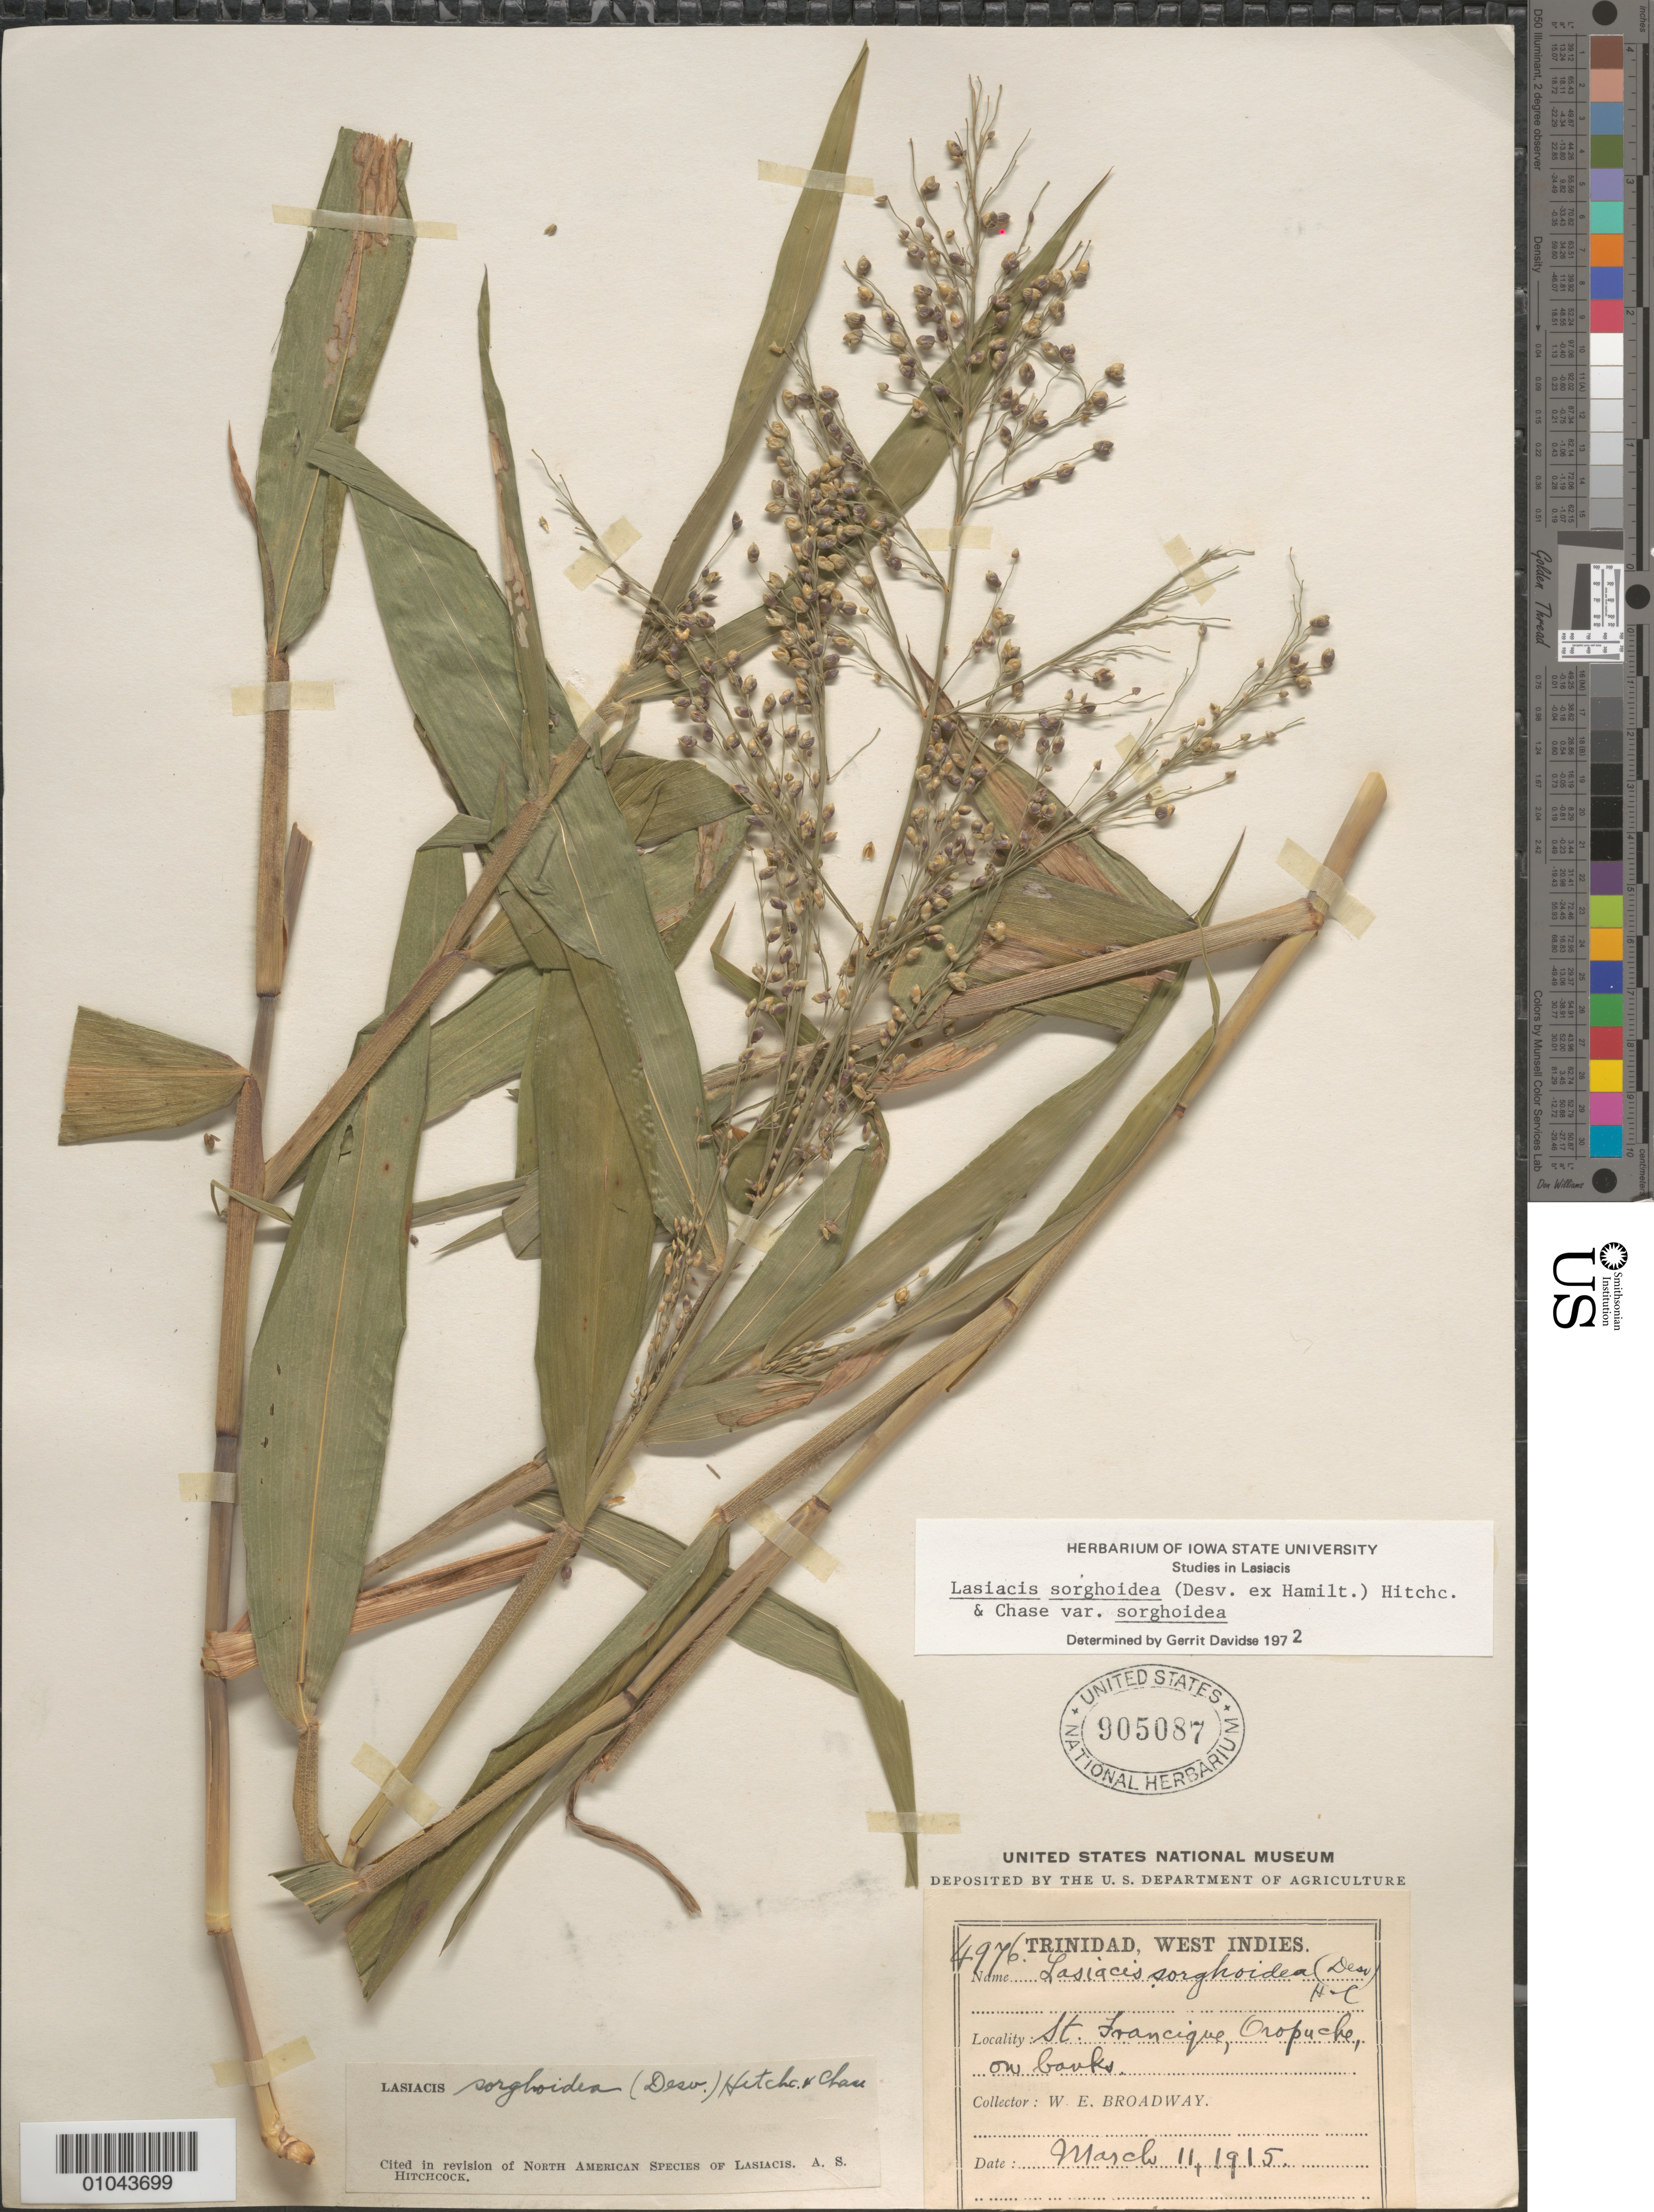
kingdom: Plantae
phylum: Tracheophyta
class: Liliopsida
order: Poales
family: Poaceae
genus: Lasiacis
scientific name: Lasiacis sorghoidea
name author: (Desv. ex Ham.) Hitchc. & Chase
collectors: W. E. Broadway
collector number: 4976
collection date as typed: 11 Mar 1915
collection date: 1915-03-11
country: Trinidad and Tobago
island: Trinidad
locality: St. Francique, Oropuche, on banks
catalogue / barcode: US 905087